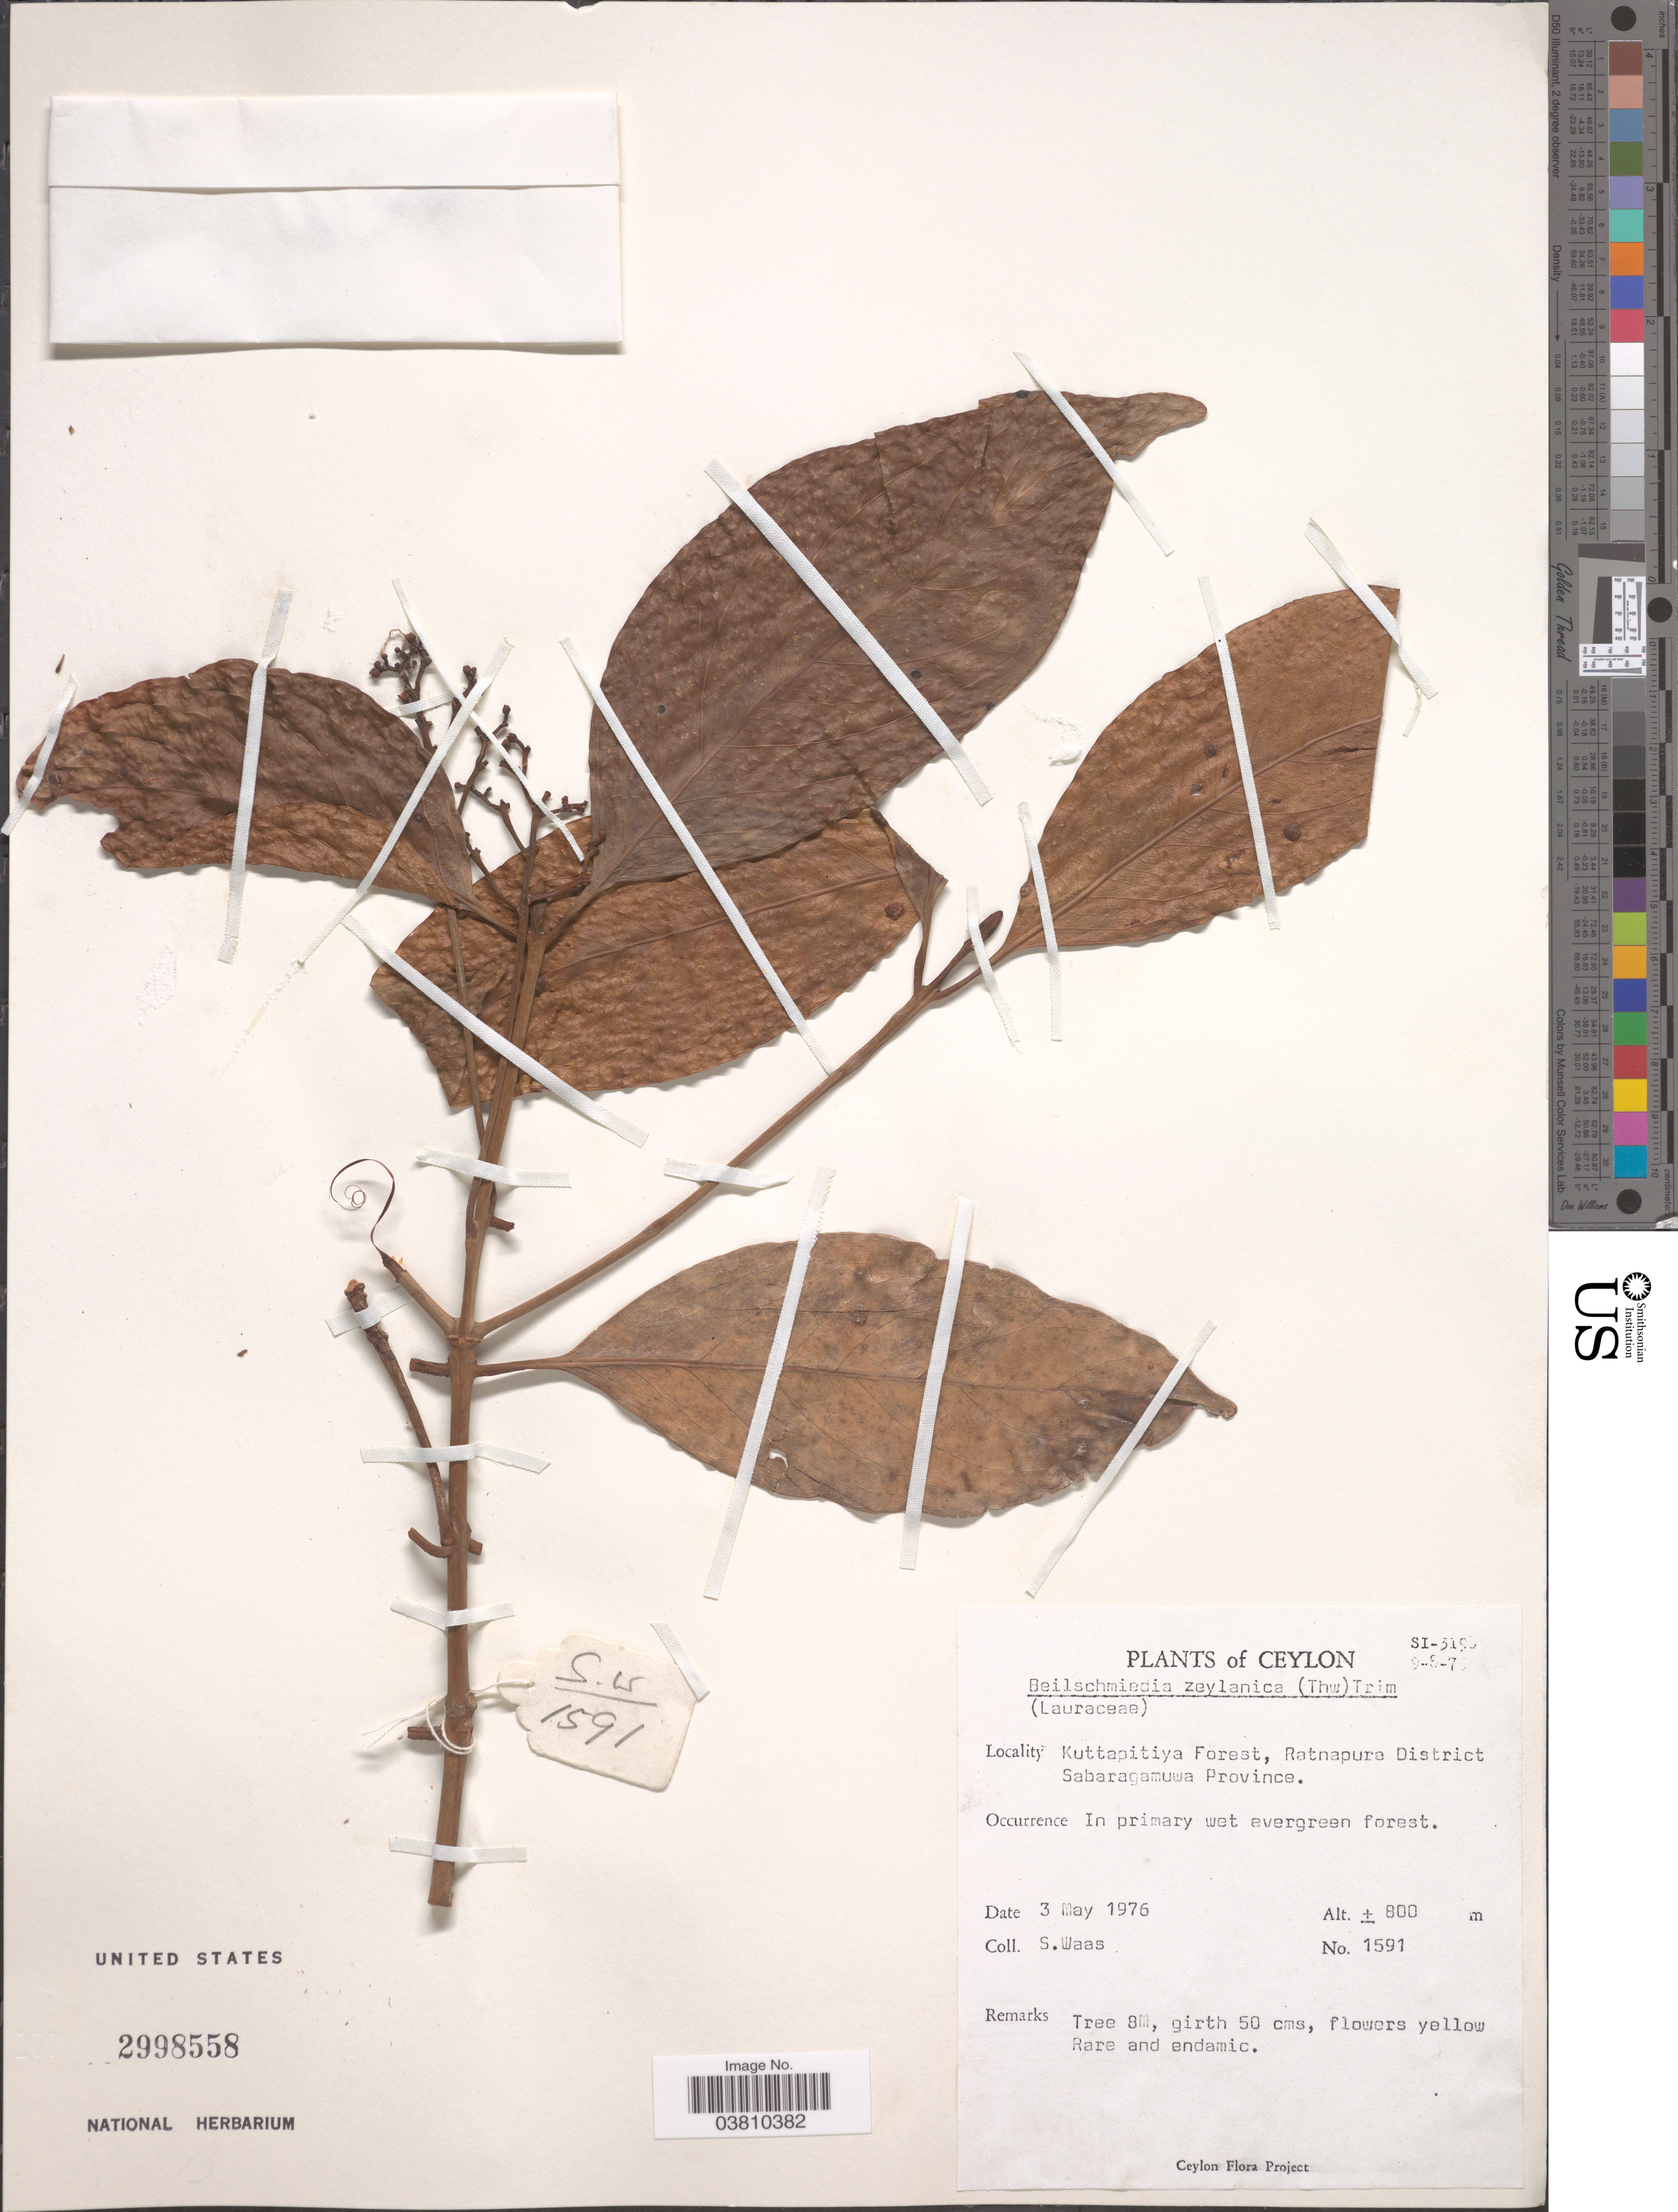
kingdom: Plantae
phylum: Tracheophyta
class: Magnoliopsida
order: Laurales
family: Lauraceae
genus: Beilschmiedia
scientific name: Beilschmiedia zeylanica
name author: (Thwaites) Trimen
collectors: S. Waas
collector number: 1591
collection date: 1976-05-03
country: Sri Lanka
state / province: Sabaragamuwa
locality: Ceylon. Kuttapitiya Forest, Ratnapura District. In primary wet evergreen forest.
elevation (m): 800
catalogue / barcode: US 2998558